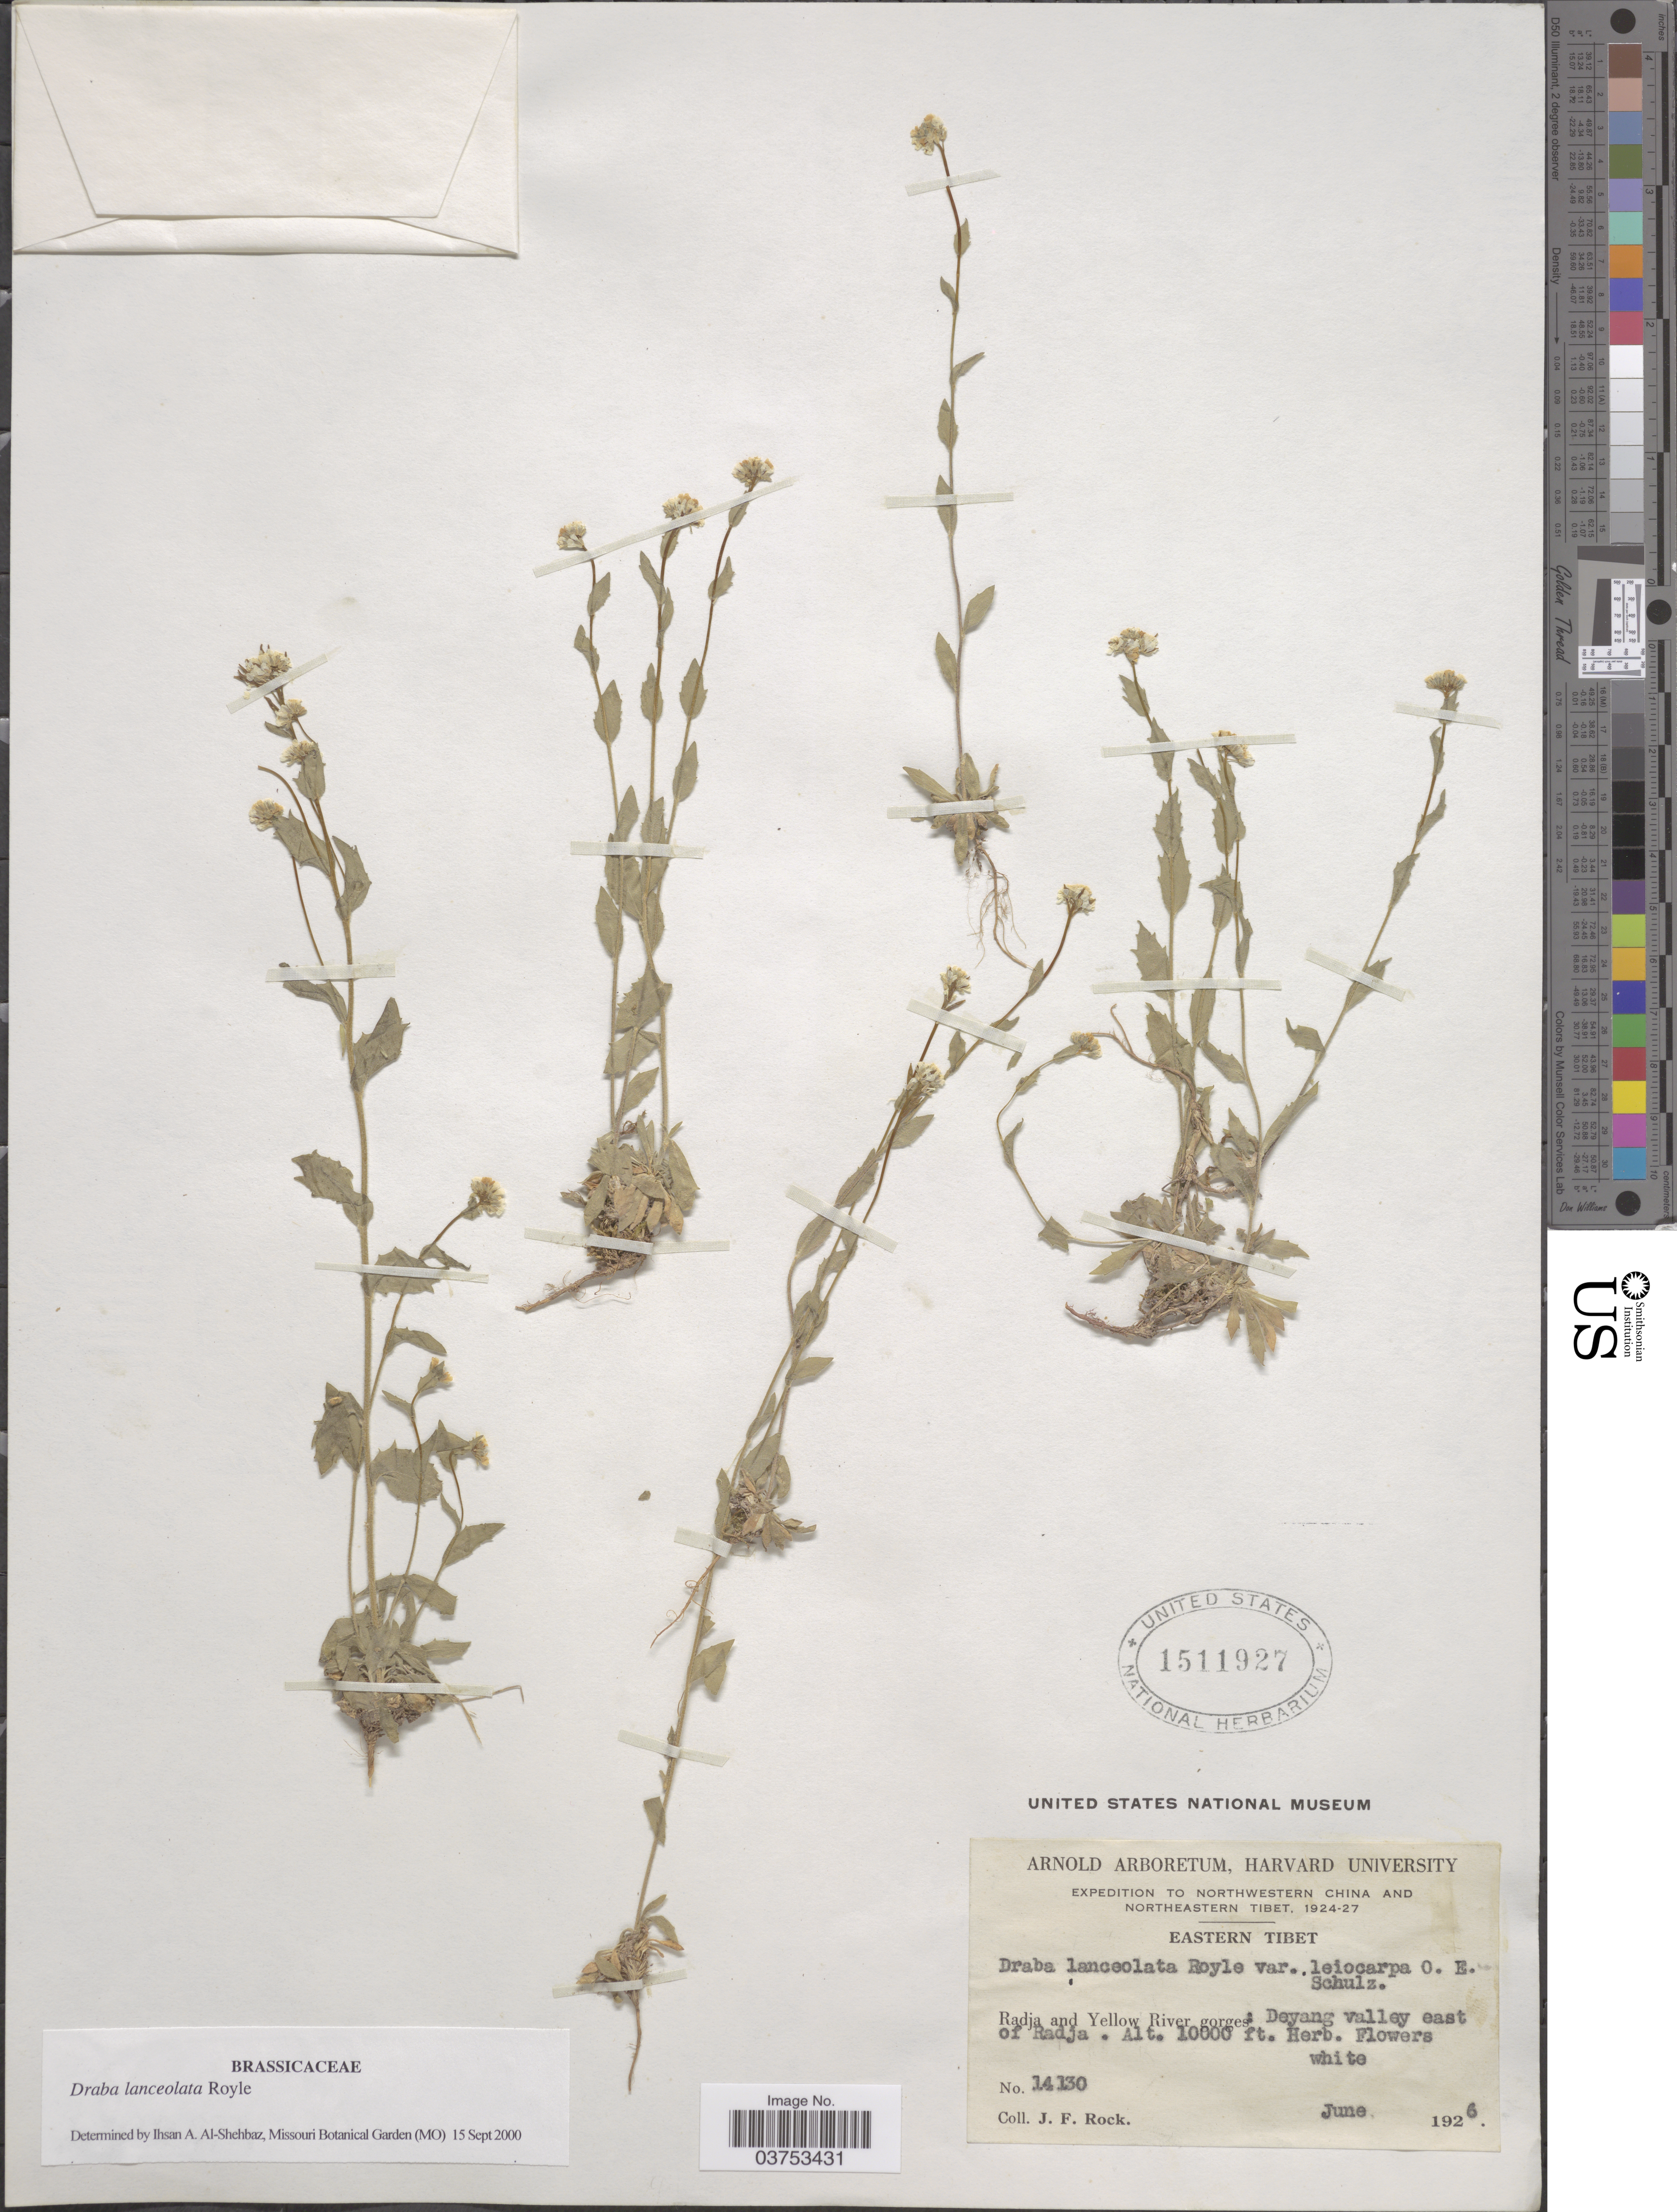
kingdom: Plantae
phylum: Tracheophyta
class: Magnoliopsida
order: Brassicales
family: Brassicaceae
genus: Draba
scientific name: Draba lanceolata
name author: Royle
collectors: J. Rock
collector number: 14130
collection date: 1926-06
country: China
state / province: Xizang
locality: Northwestern China and Northeastern Tibet. Eastern Tibet. Radja and Yellow River gorges: Deyang valley east of Radja.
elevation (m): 3048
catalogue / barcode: US 1511927